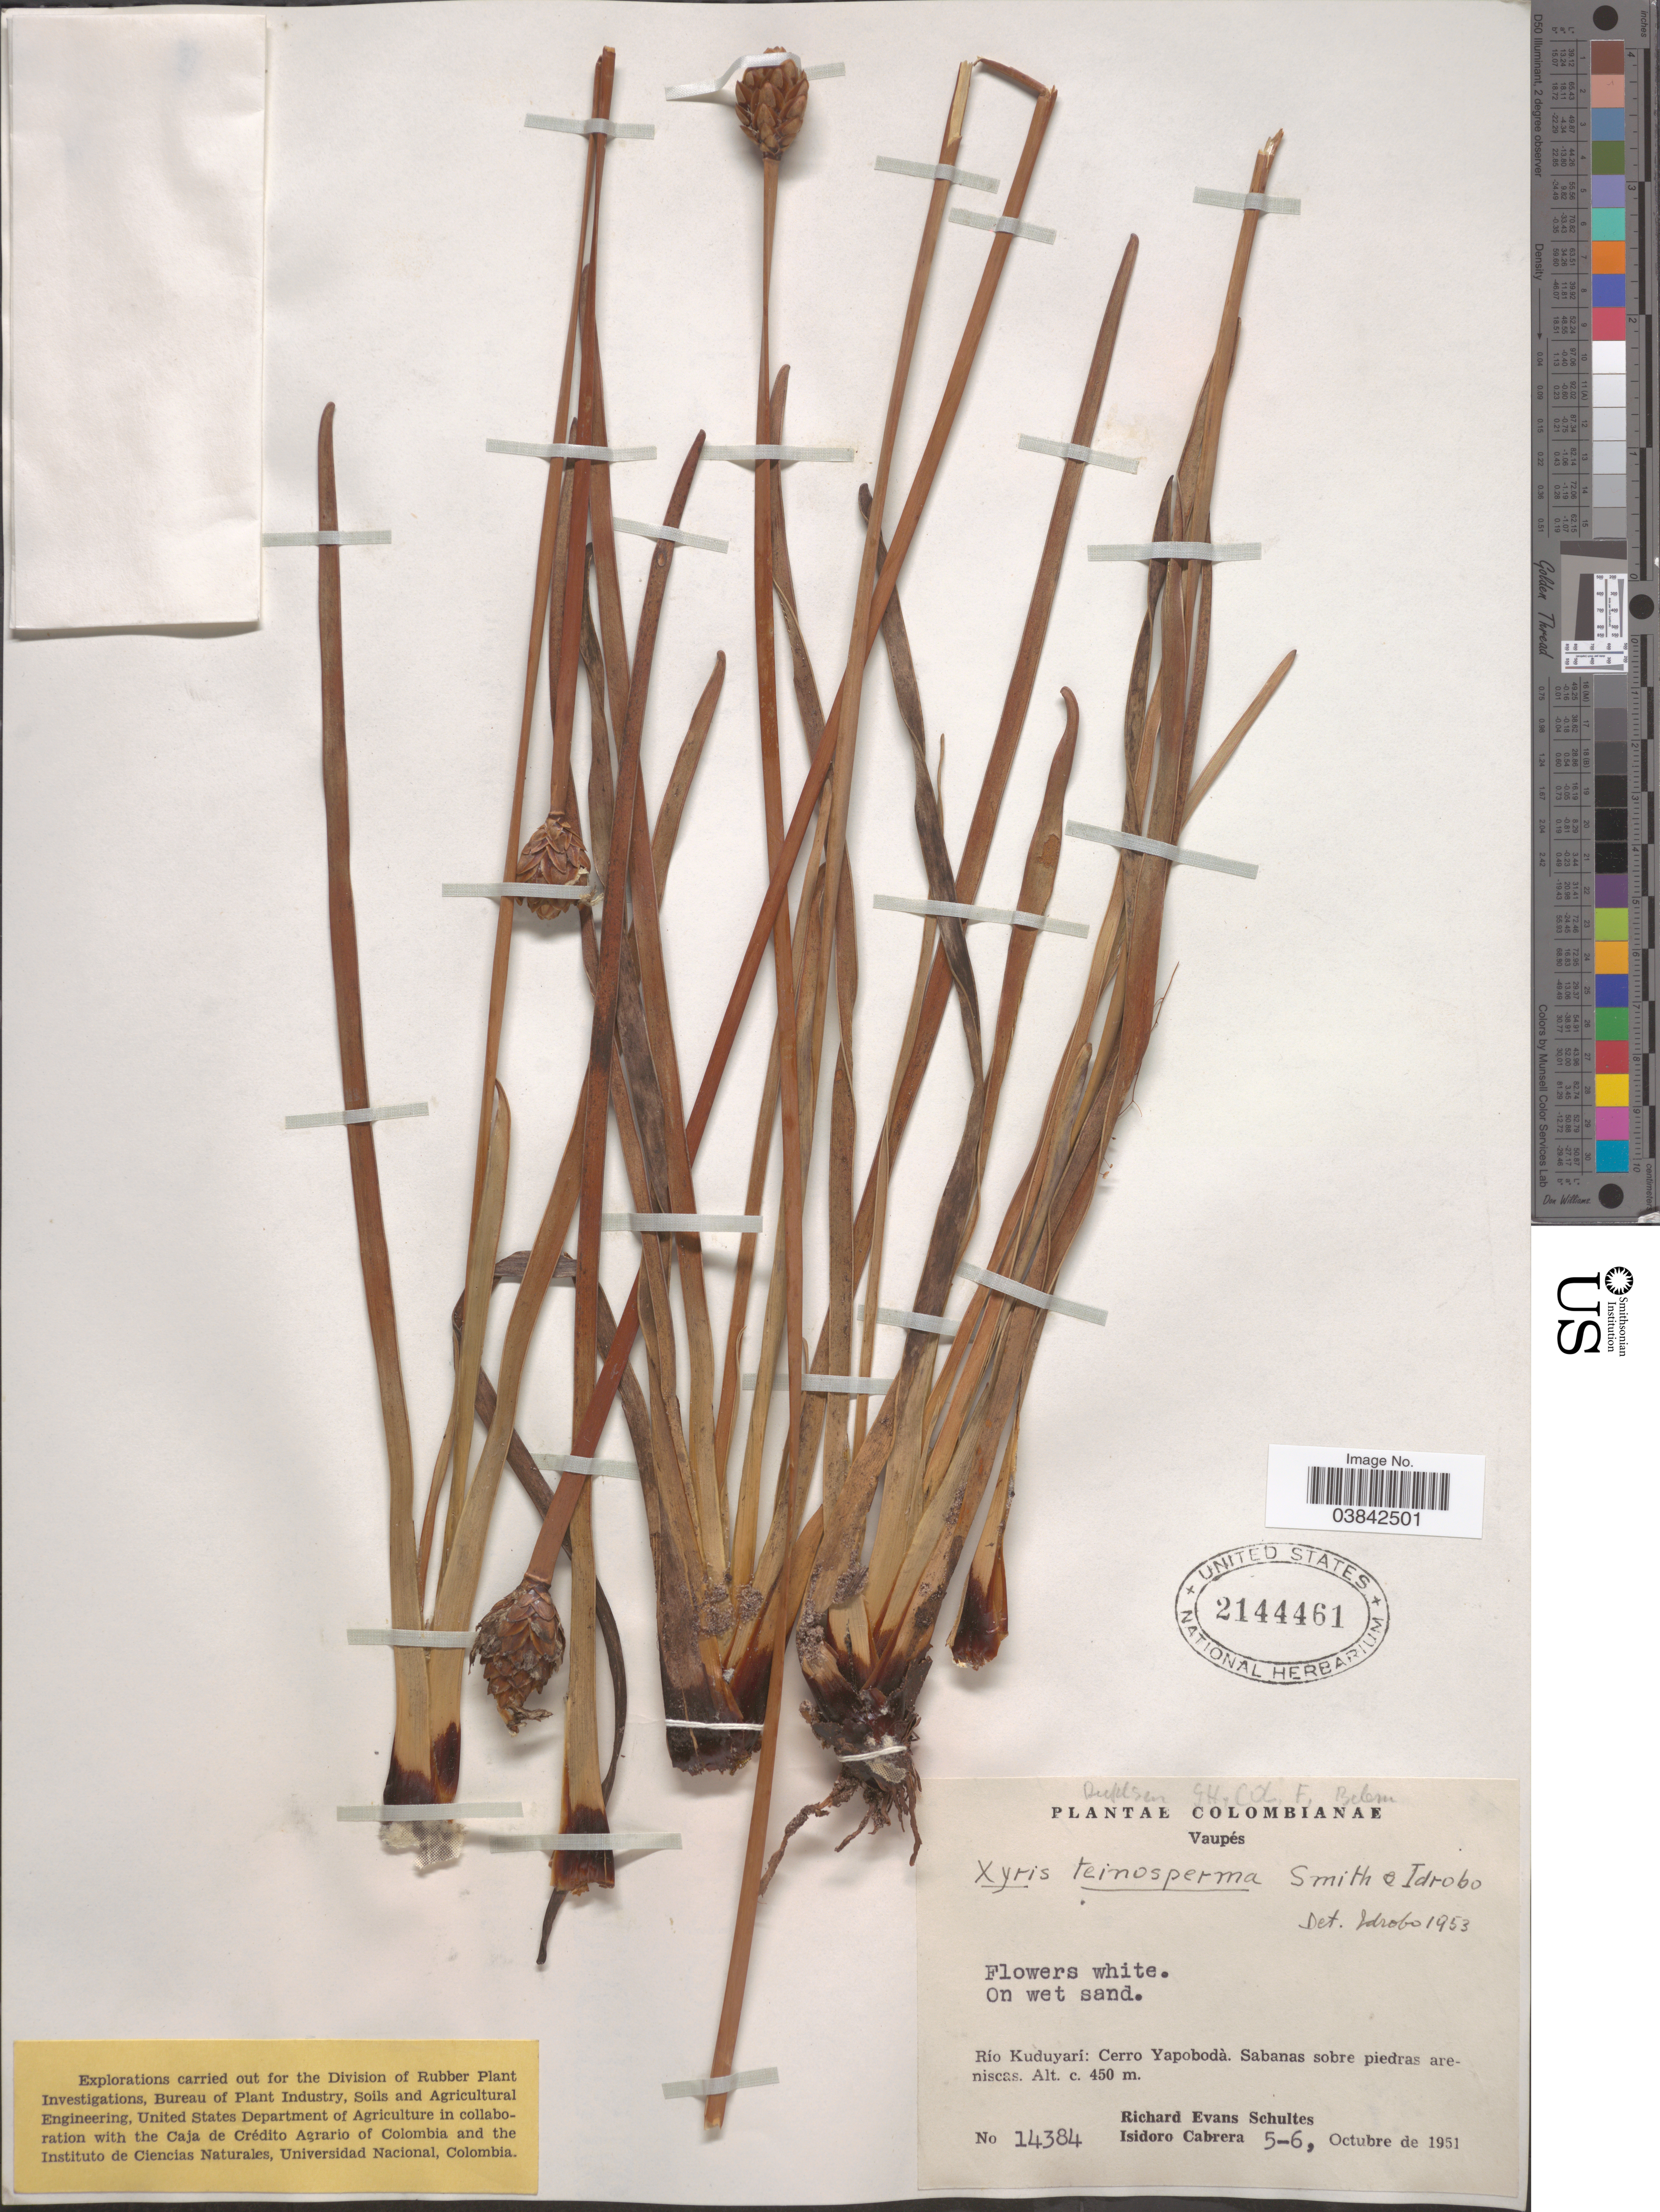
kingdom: Plantae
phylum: Tracheophyta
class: Liliopsida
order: Poales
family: Xyridaceae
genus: Xyris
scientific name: Xyris teinosperma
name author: Idrobo & L.B. Sm.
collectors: R. E. Schultes & I. Cabrera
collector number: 14384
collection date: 1951-10-05/1951-10-06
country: Colombia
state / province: Vaupés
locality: Río Kuduyarí: Cerro Yapobodá.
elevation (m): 450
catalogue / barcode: US 2144461